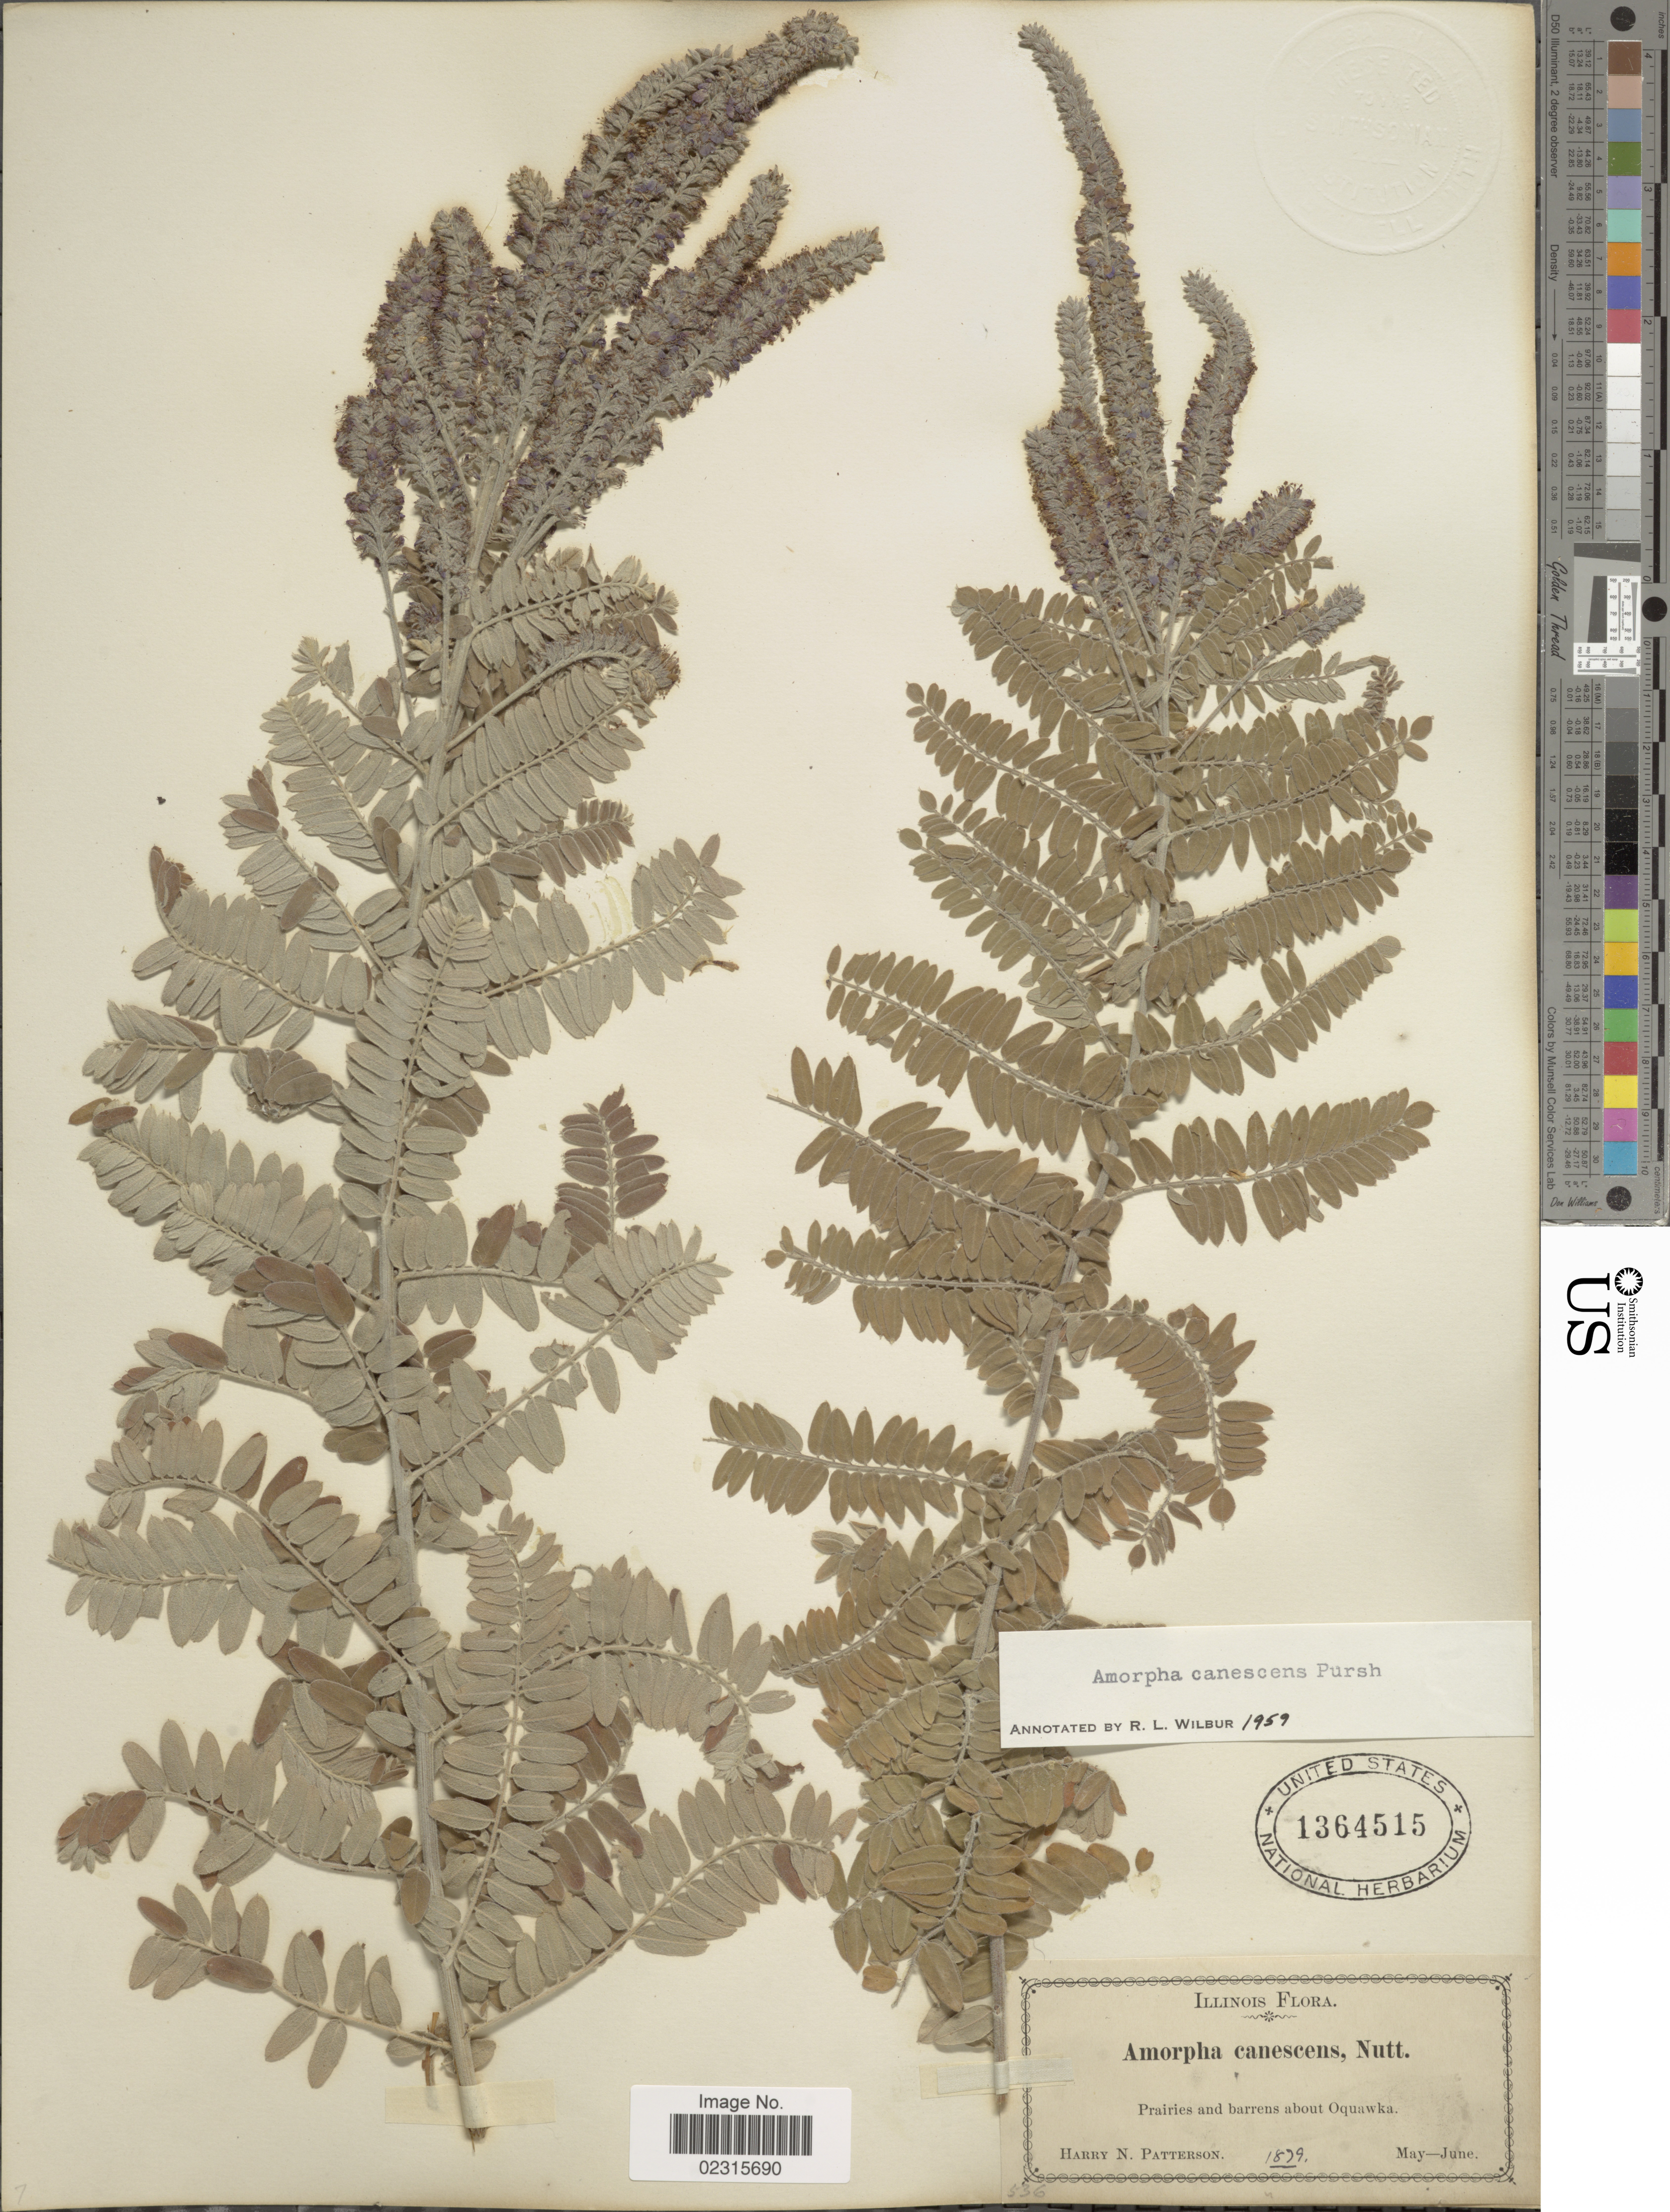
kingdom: Plantae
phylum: Tracheophyta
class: Magnoliopsida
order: Fabales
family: Fabaceae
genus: Amorpha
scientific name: Amorpha canescens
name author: Pursh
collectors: H. N. Patterson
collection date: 1839-05/1839-06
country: United States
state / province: Illinois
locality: Prairies and barrens about Aquawka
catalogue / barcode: US 1364515